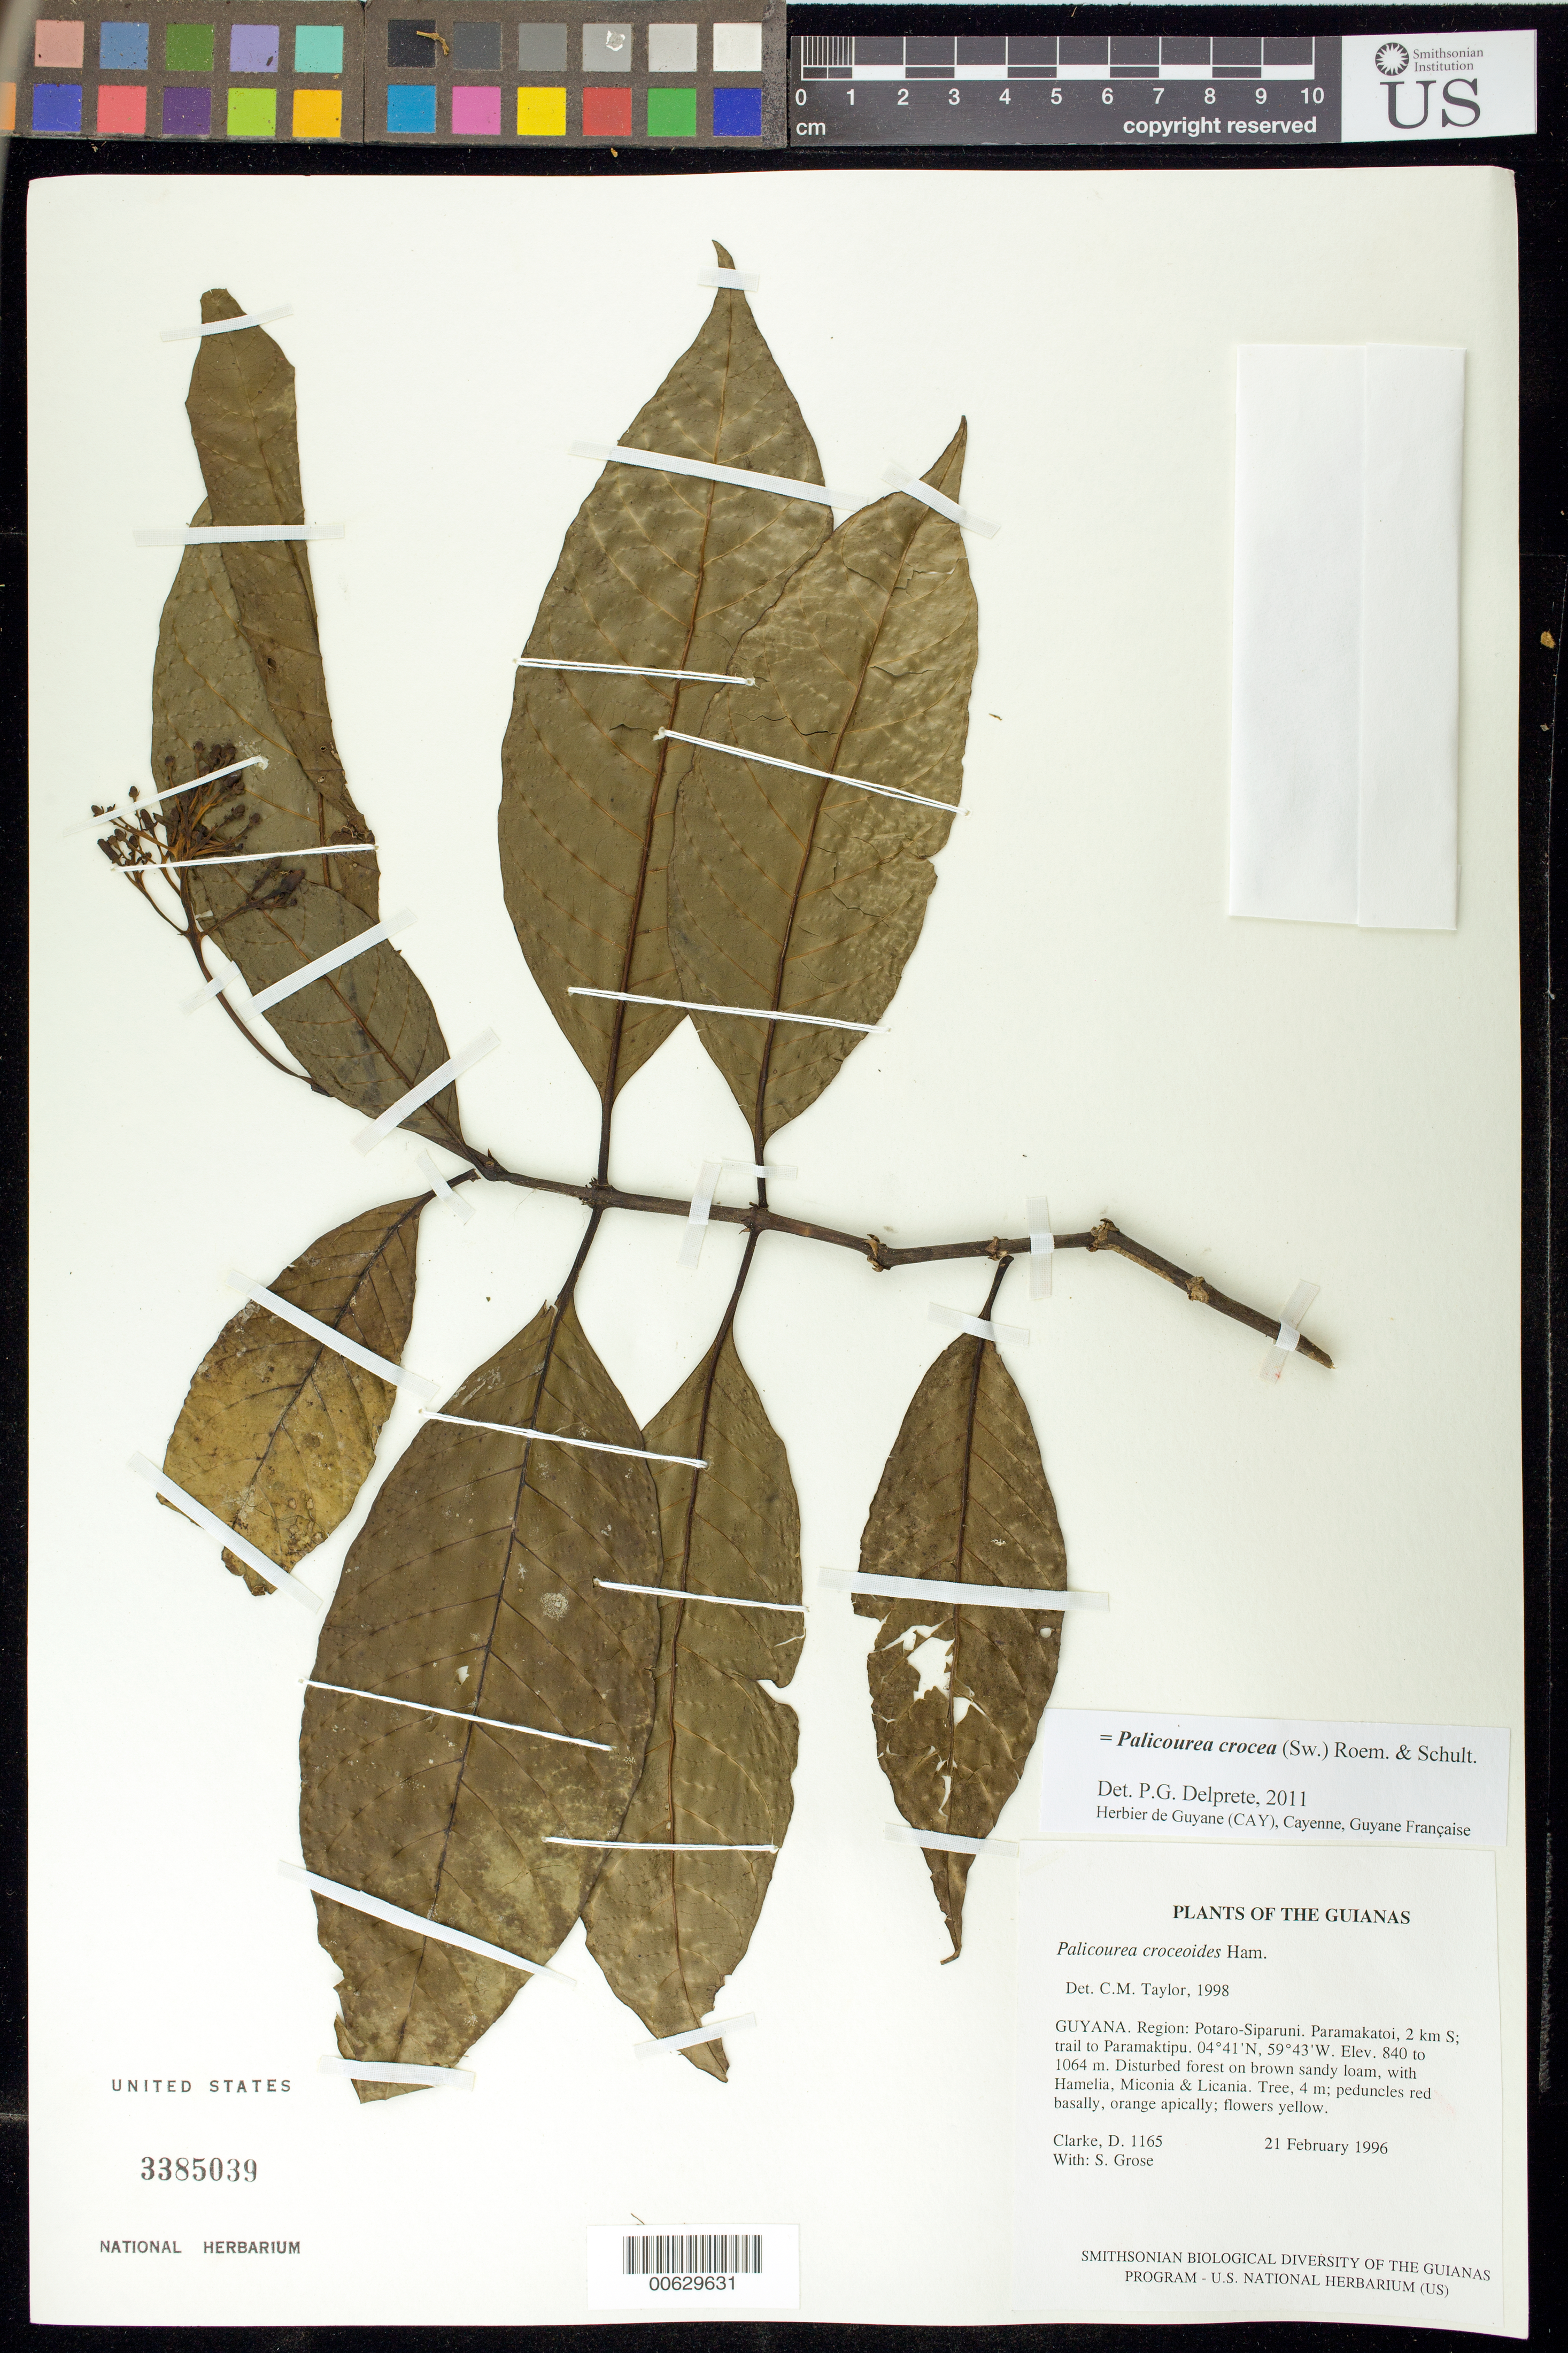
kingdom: Plantae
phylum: Tracheophyta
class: Magnoliopsida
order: Gentianales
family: Rubiaceae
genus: Palicourea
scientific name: Palicourea crocea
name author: (Sw.) Schult.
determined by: Delprete, P. G., Herb. de Guyane Cay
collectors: H. D. Clarke & S. Grose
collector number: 1165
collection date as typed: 21 February 1996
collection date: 1996-02-21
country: Guyana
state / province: Potaro-Siparuni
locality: Paramakatoi, 2 km S; trail to Paramaktipu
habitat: Disturbed forest on brown sandy loam, with Hamelia, Miconia & Licania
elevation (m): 840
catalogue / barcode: US 3385039